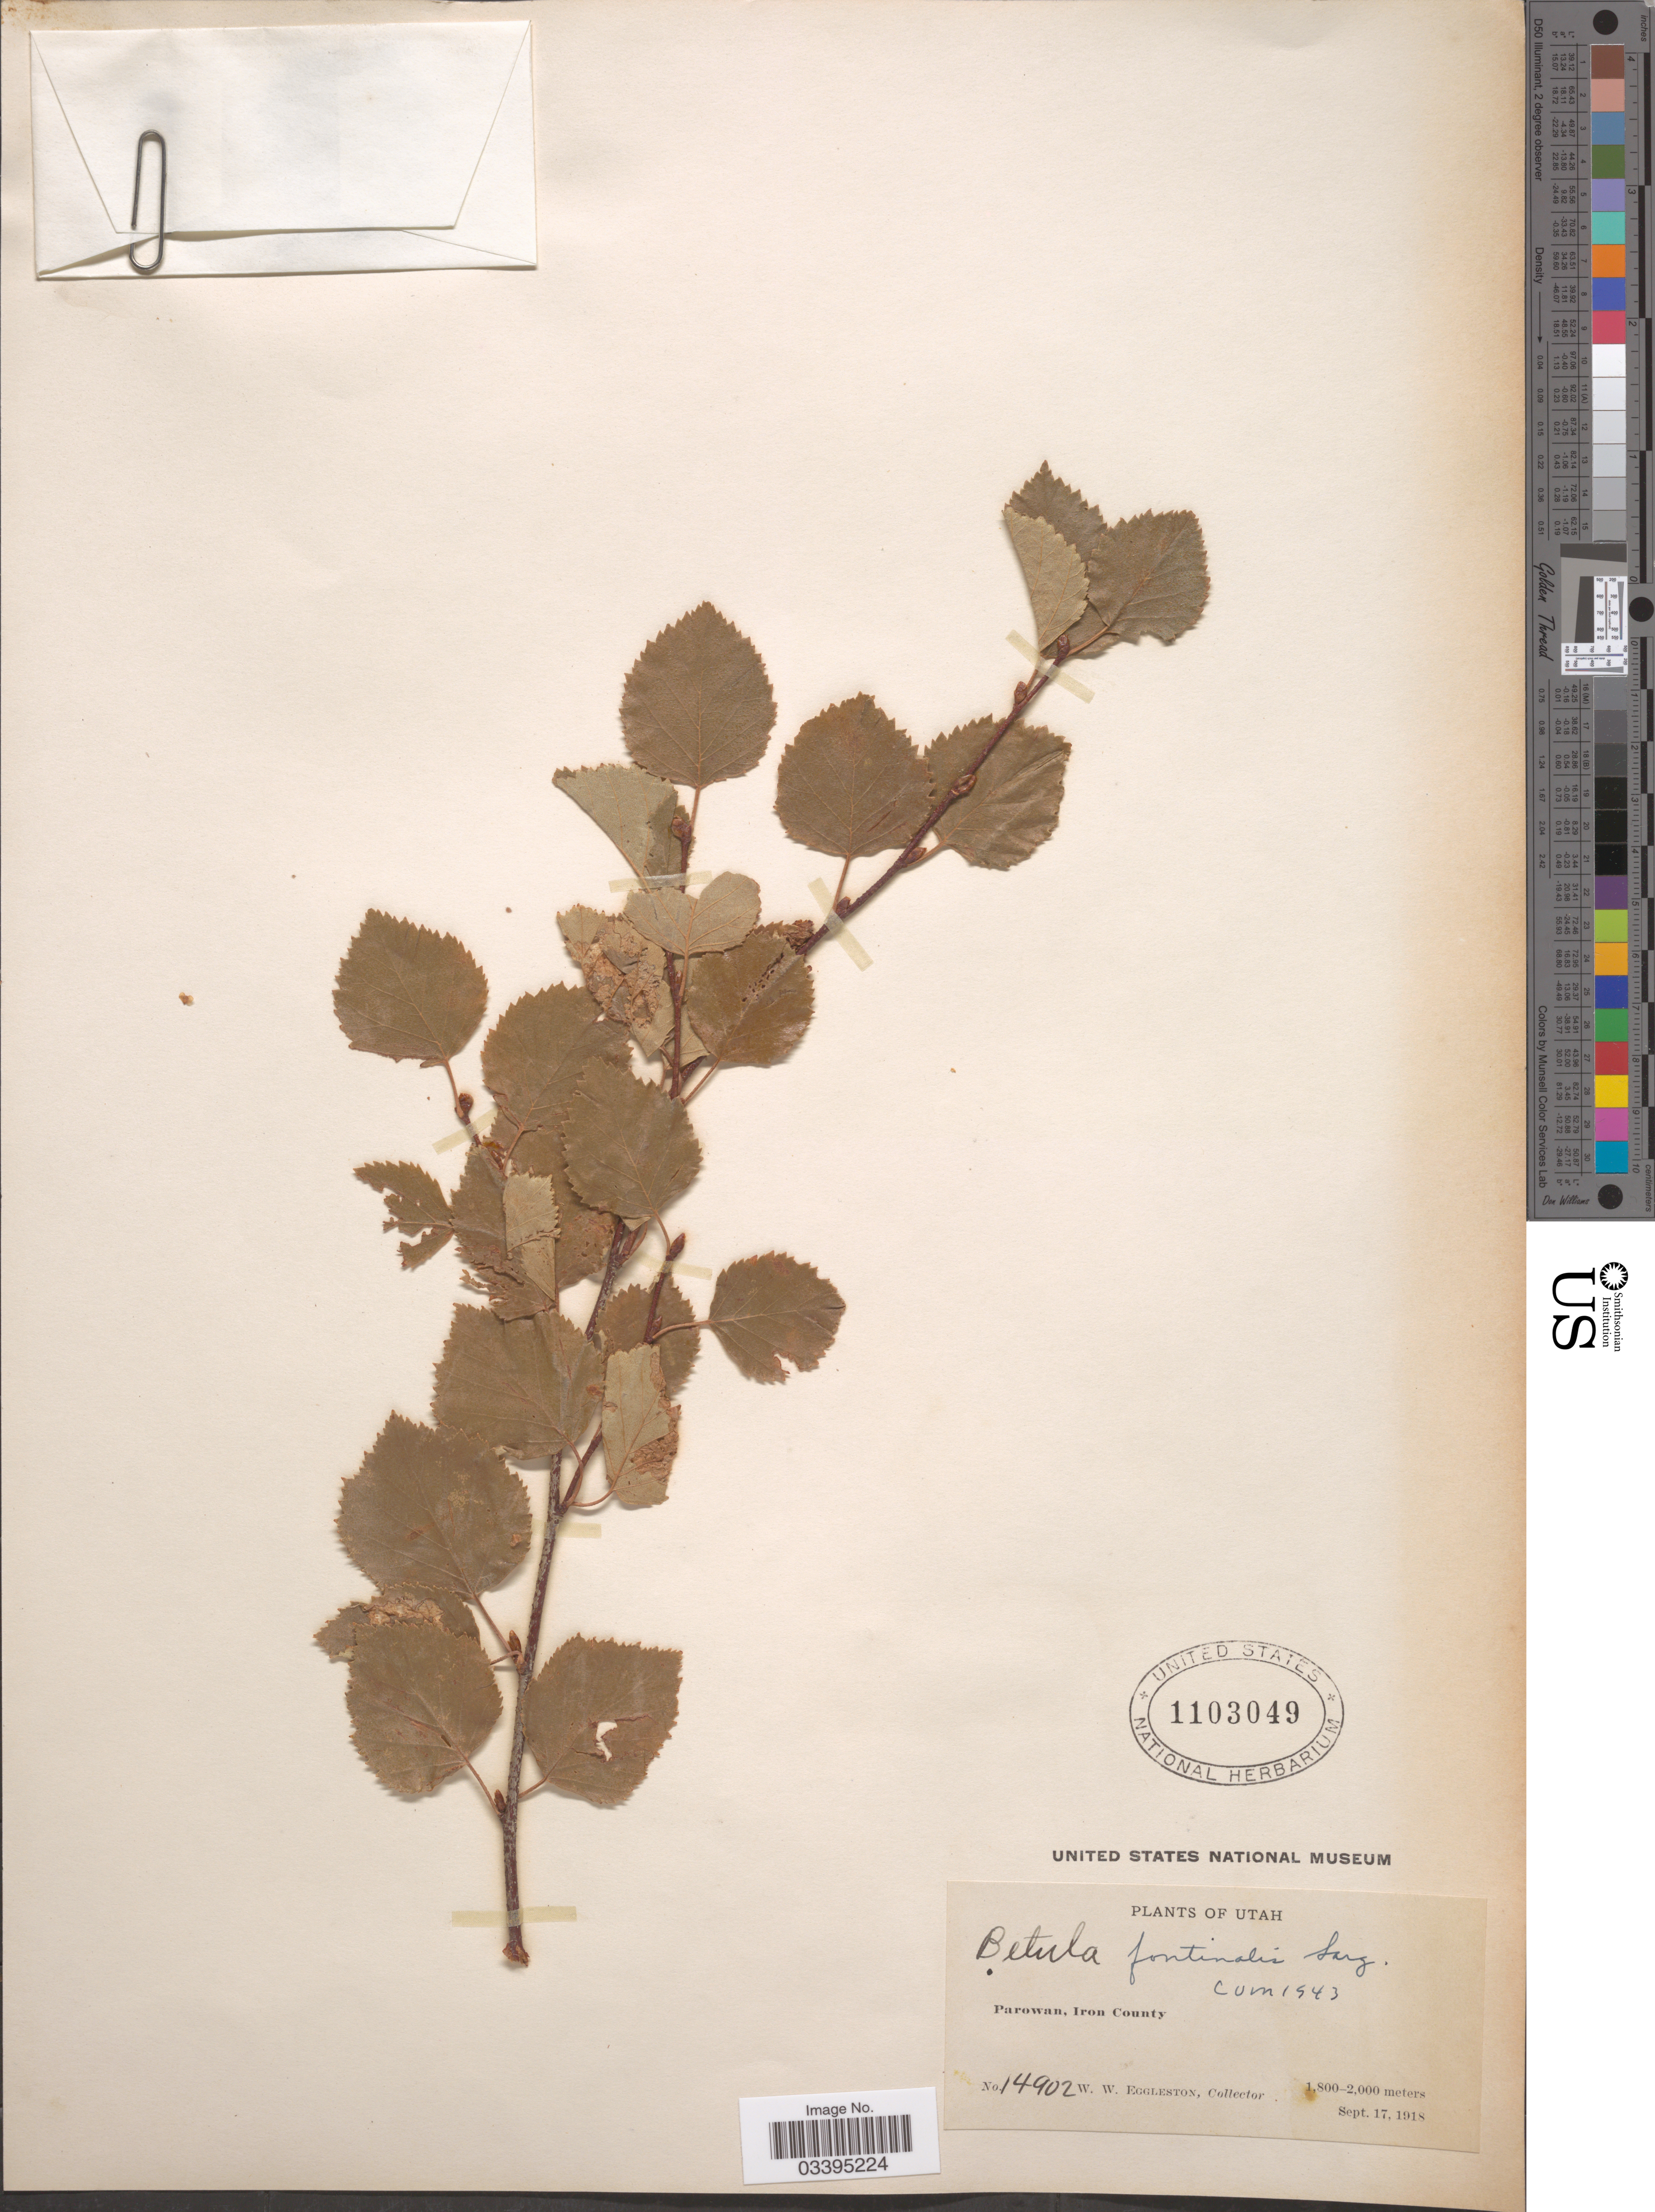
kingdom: Plantae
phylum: Tracheophyta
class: Magnoliopsida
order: Fagales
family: Betulaceae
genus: Betula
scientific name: Betula fontinalis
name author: Sarg.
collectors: W. W. Eggleston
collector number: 14902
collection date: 1918-09-17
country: United States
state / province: Utah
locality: Parowan, Iron County.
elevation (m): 1800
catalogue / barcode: US 1103049